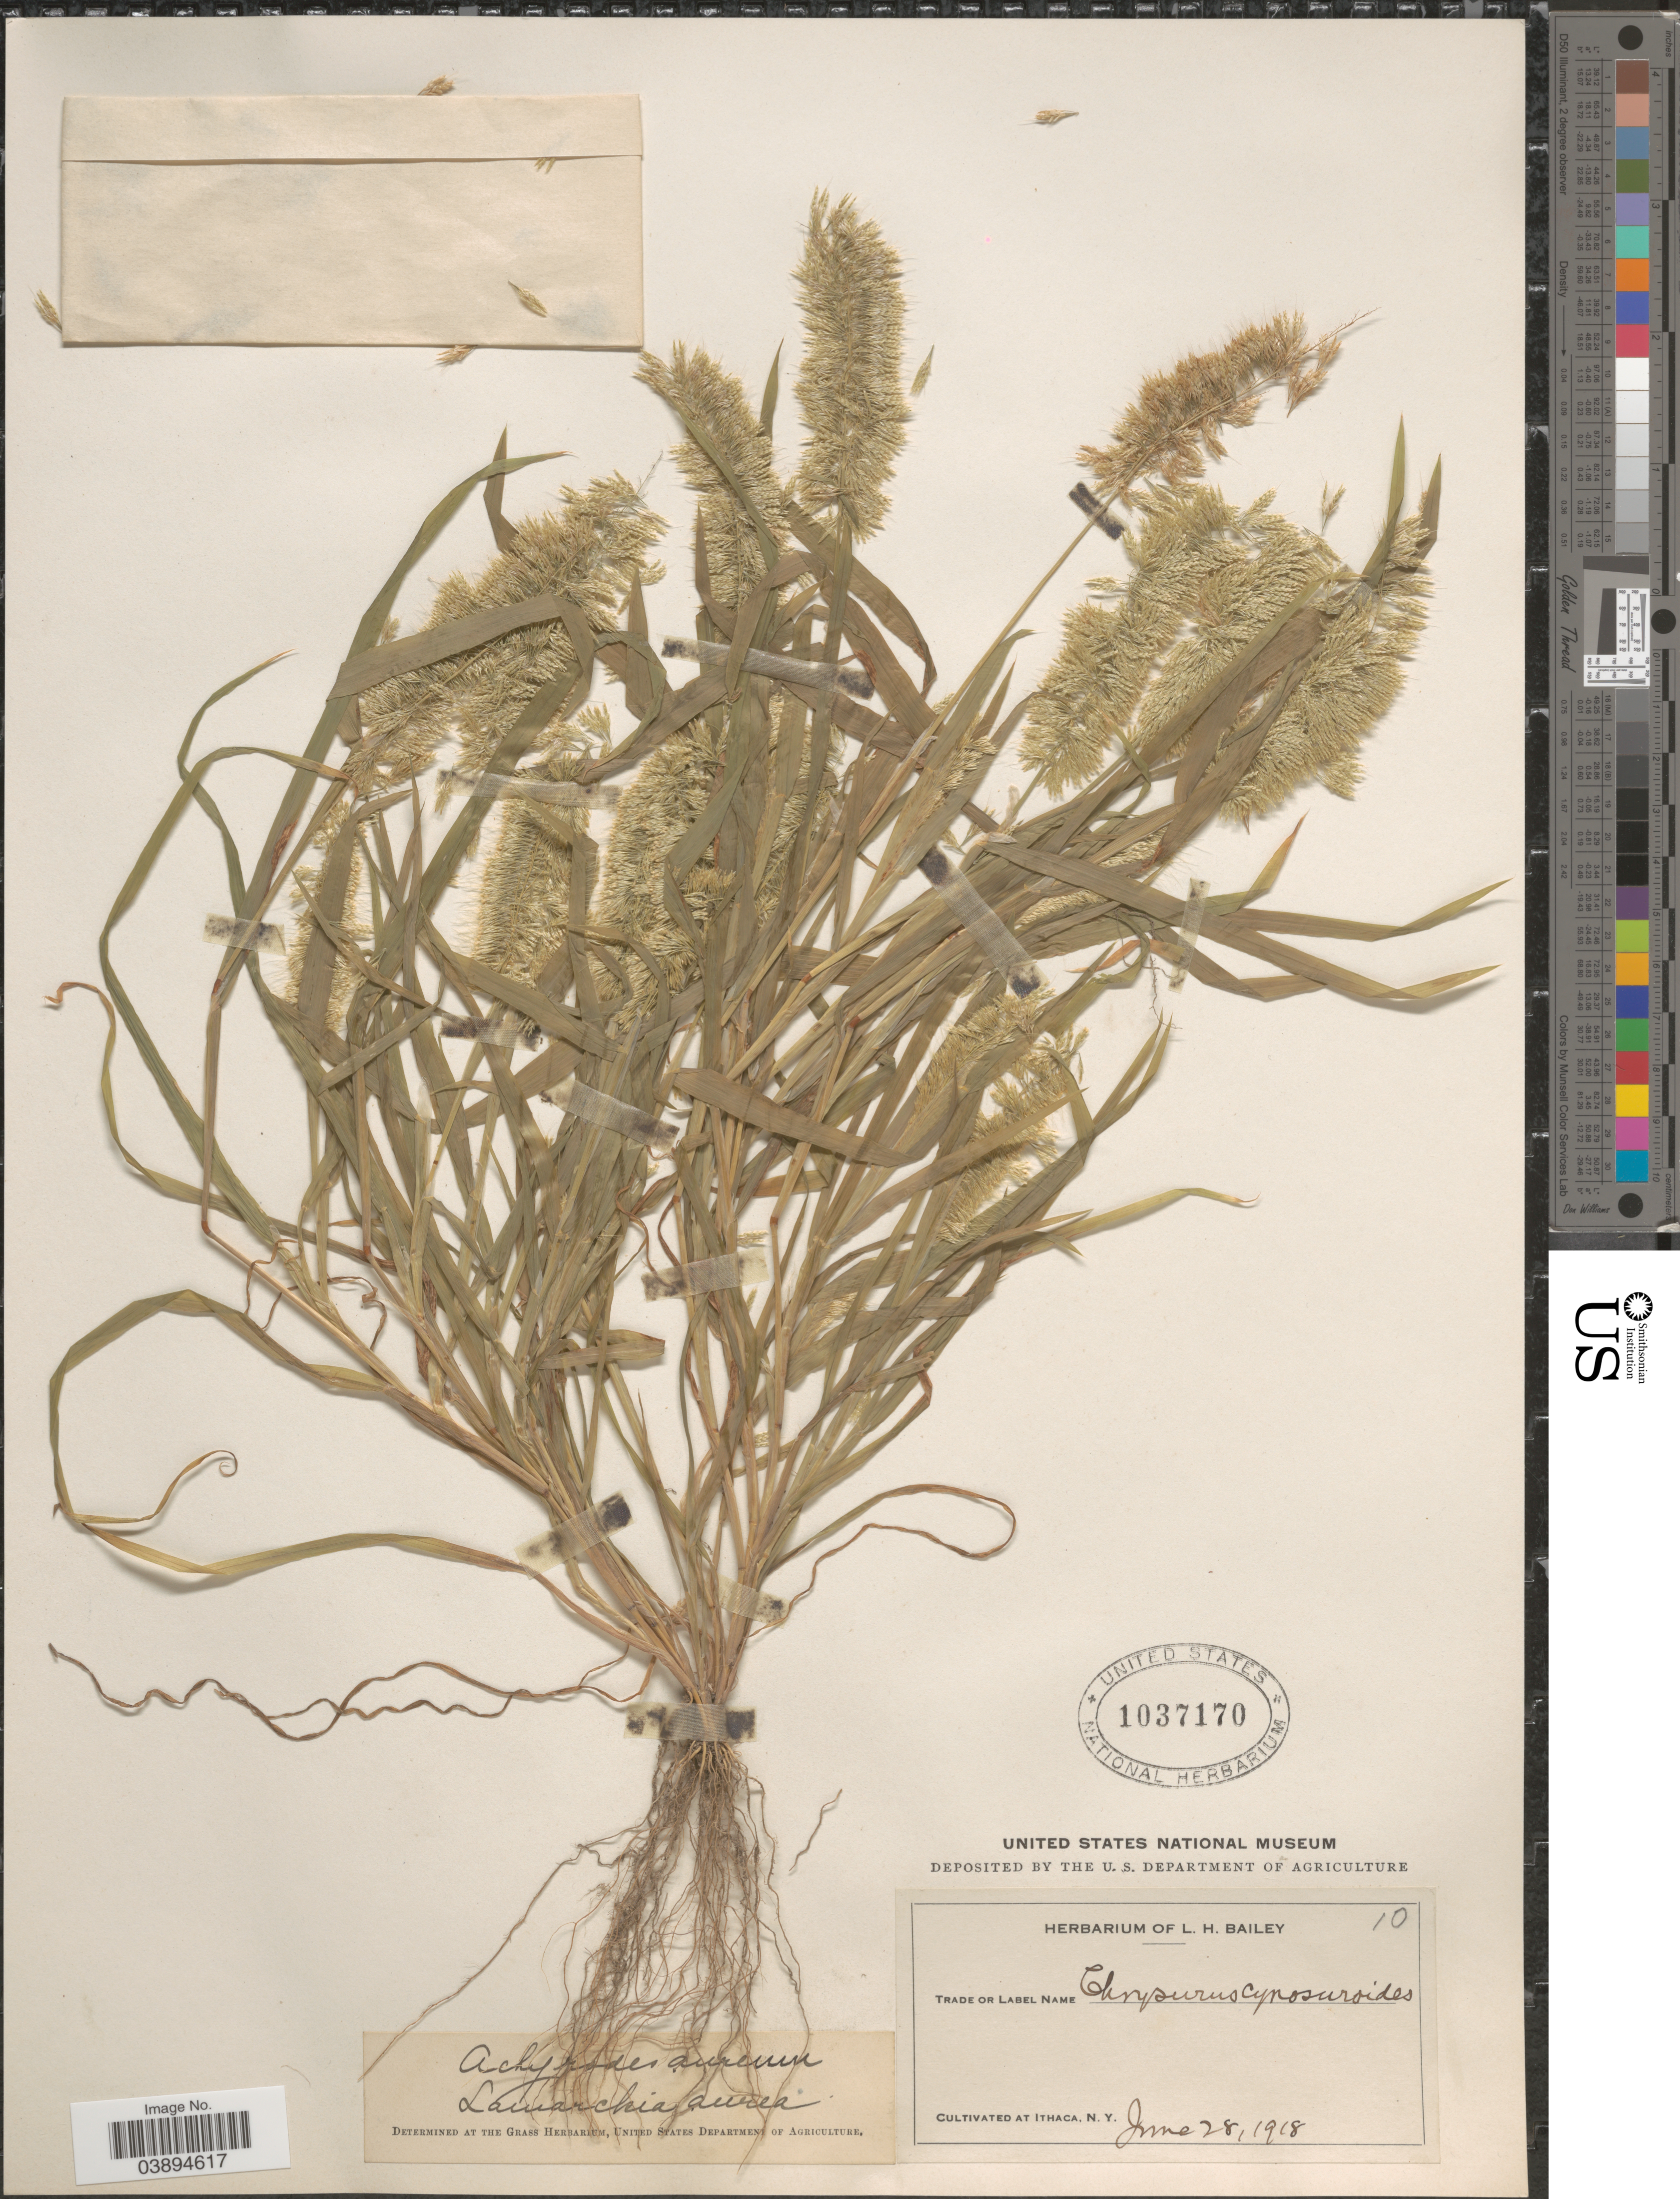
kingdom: Plantae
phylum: Tracheophyta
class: Liliopsida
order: Poales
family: Poaceae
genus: Lamarckia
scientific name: Lamarckia aurea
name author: (L.) Moench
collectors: ex herb. L. H. Bailey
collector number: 10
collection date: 1918-06-28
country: United States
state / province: New York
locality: Ithaca.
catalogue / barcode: US 1037170